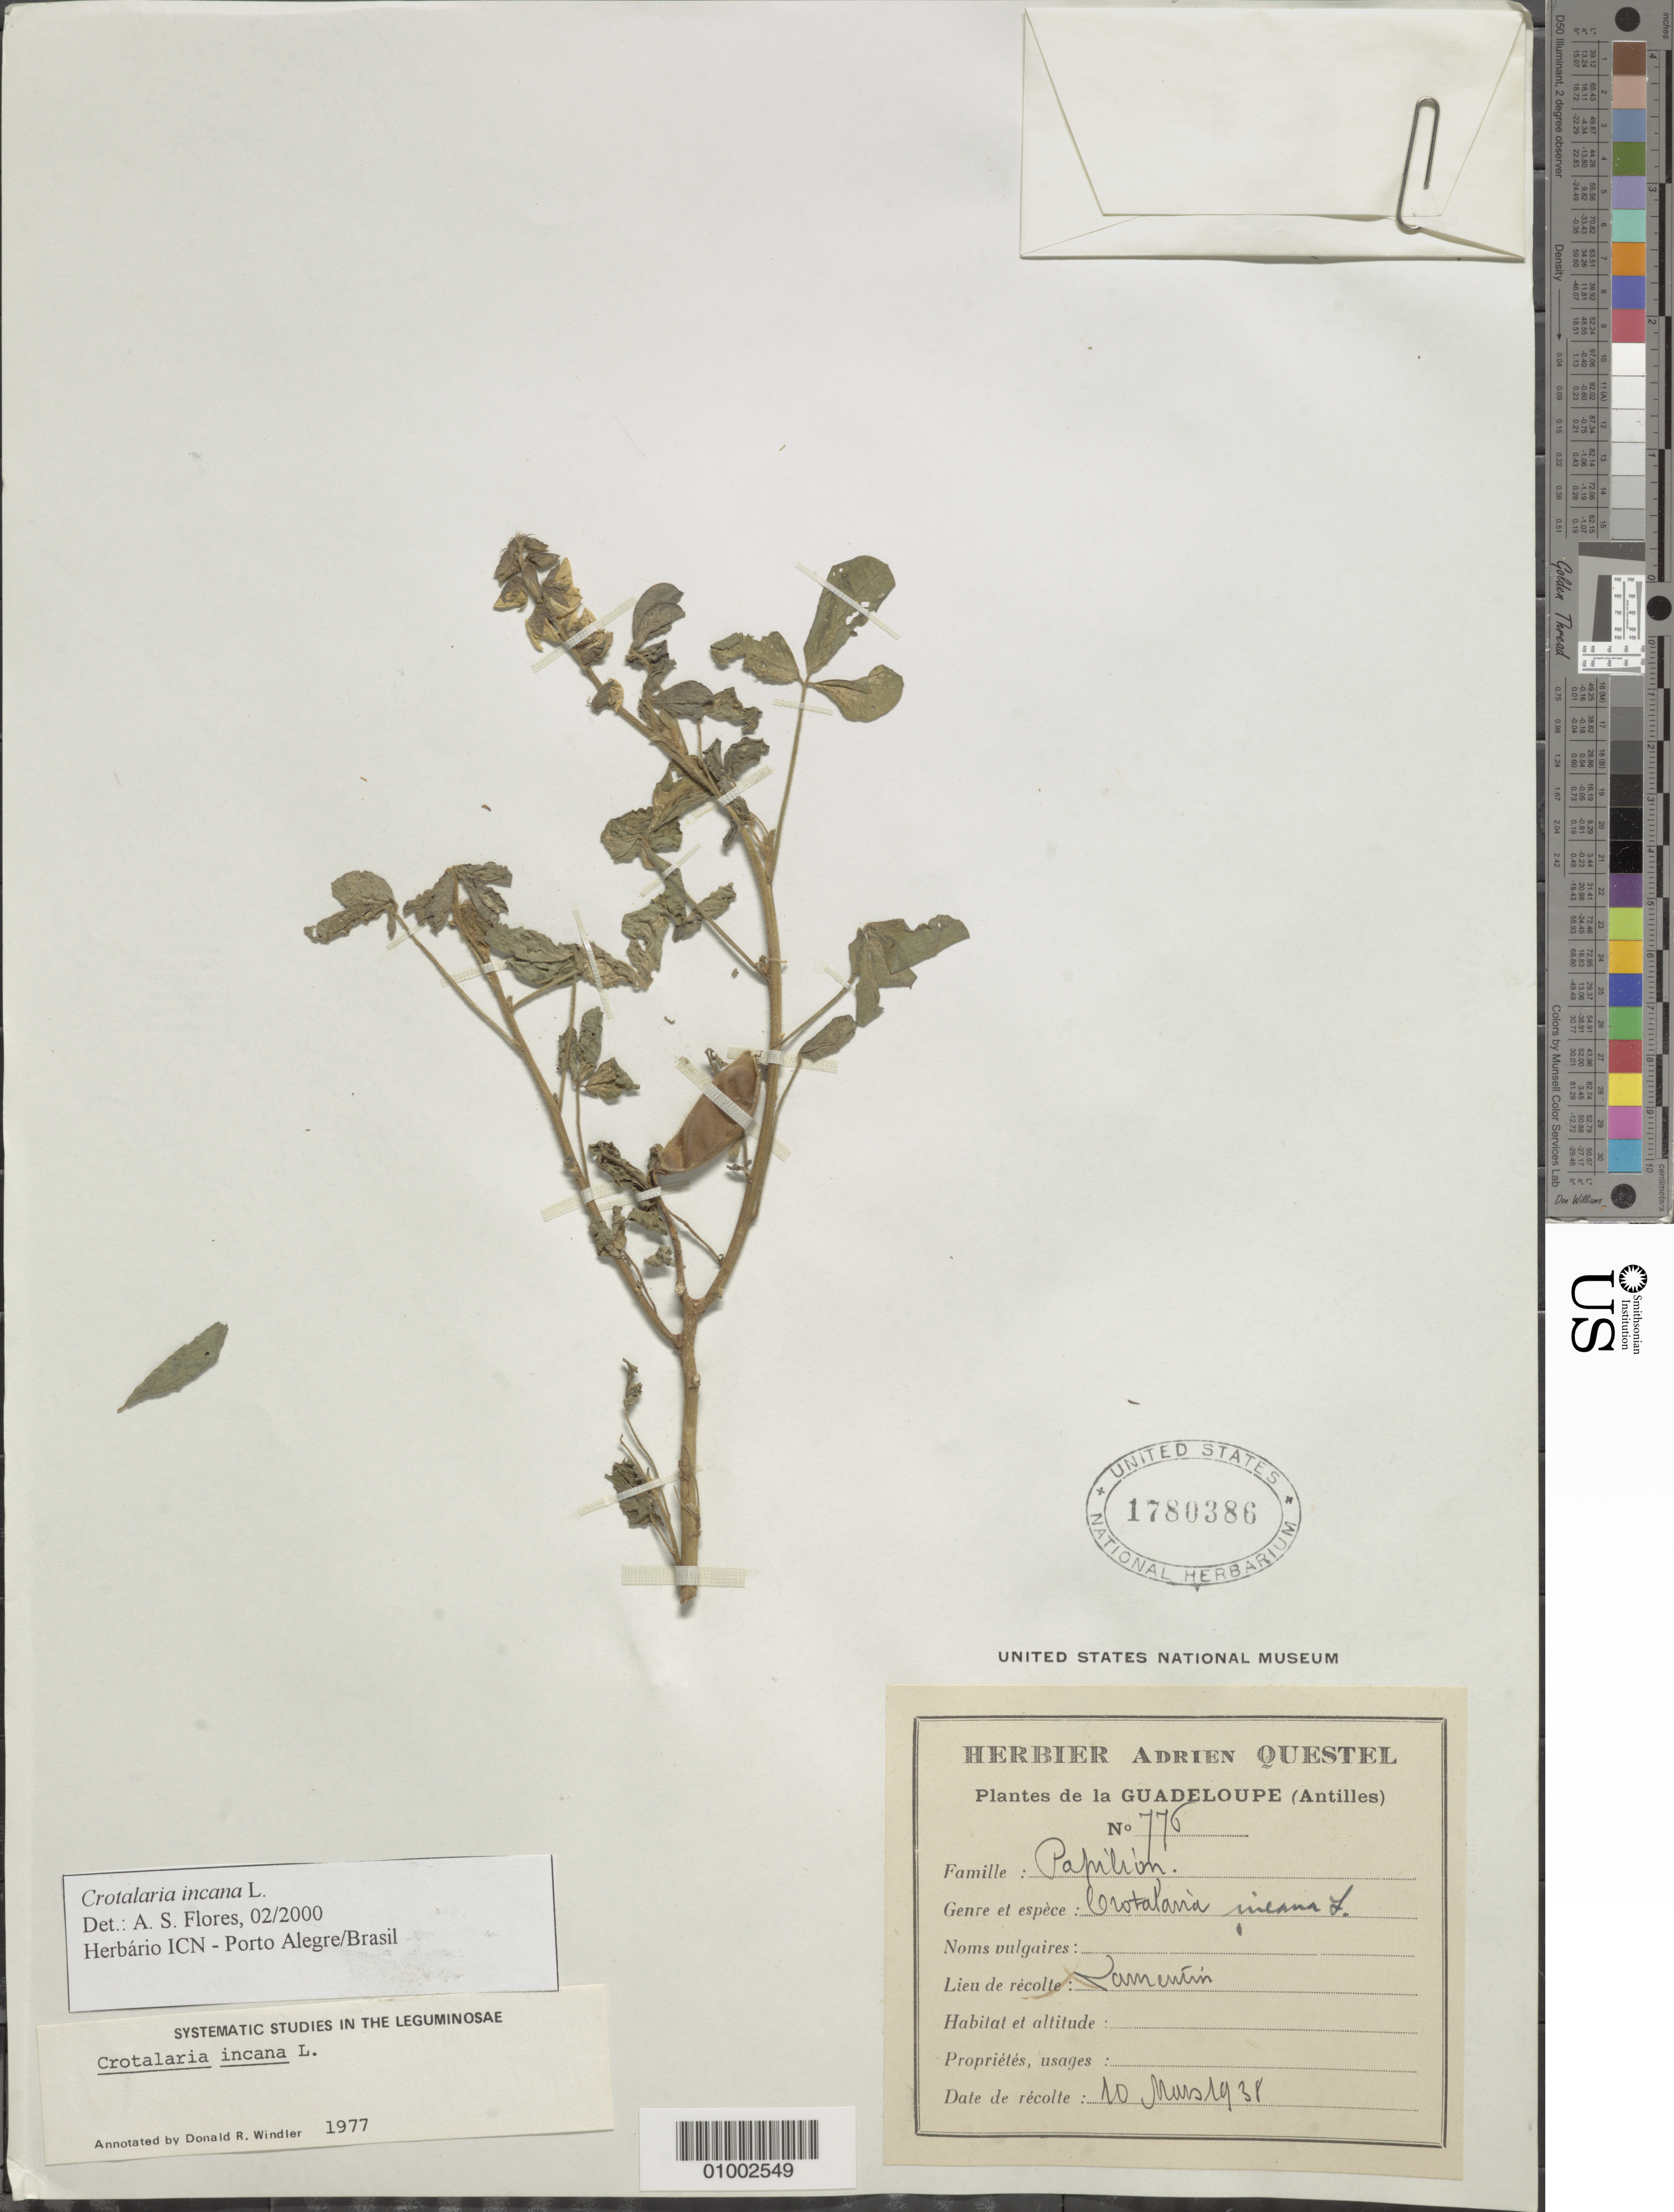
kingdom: Plantae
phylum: Tracheophyta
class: Magnoliopsida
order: Fabales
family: Fabaceae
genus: Crotalaria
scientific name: Crotalaria incana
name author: L.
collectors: A. Questel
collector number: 776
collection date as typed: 10 Mar 1938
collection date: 1938-03-10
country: Guadeloupe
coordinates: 0 N, 0 E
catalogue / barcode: US 1780386